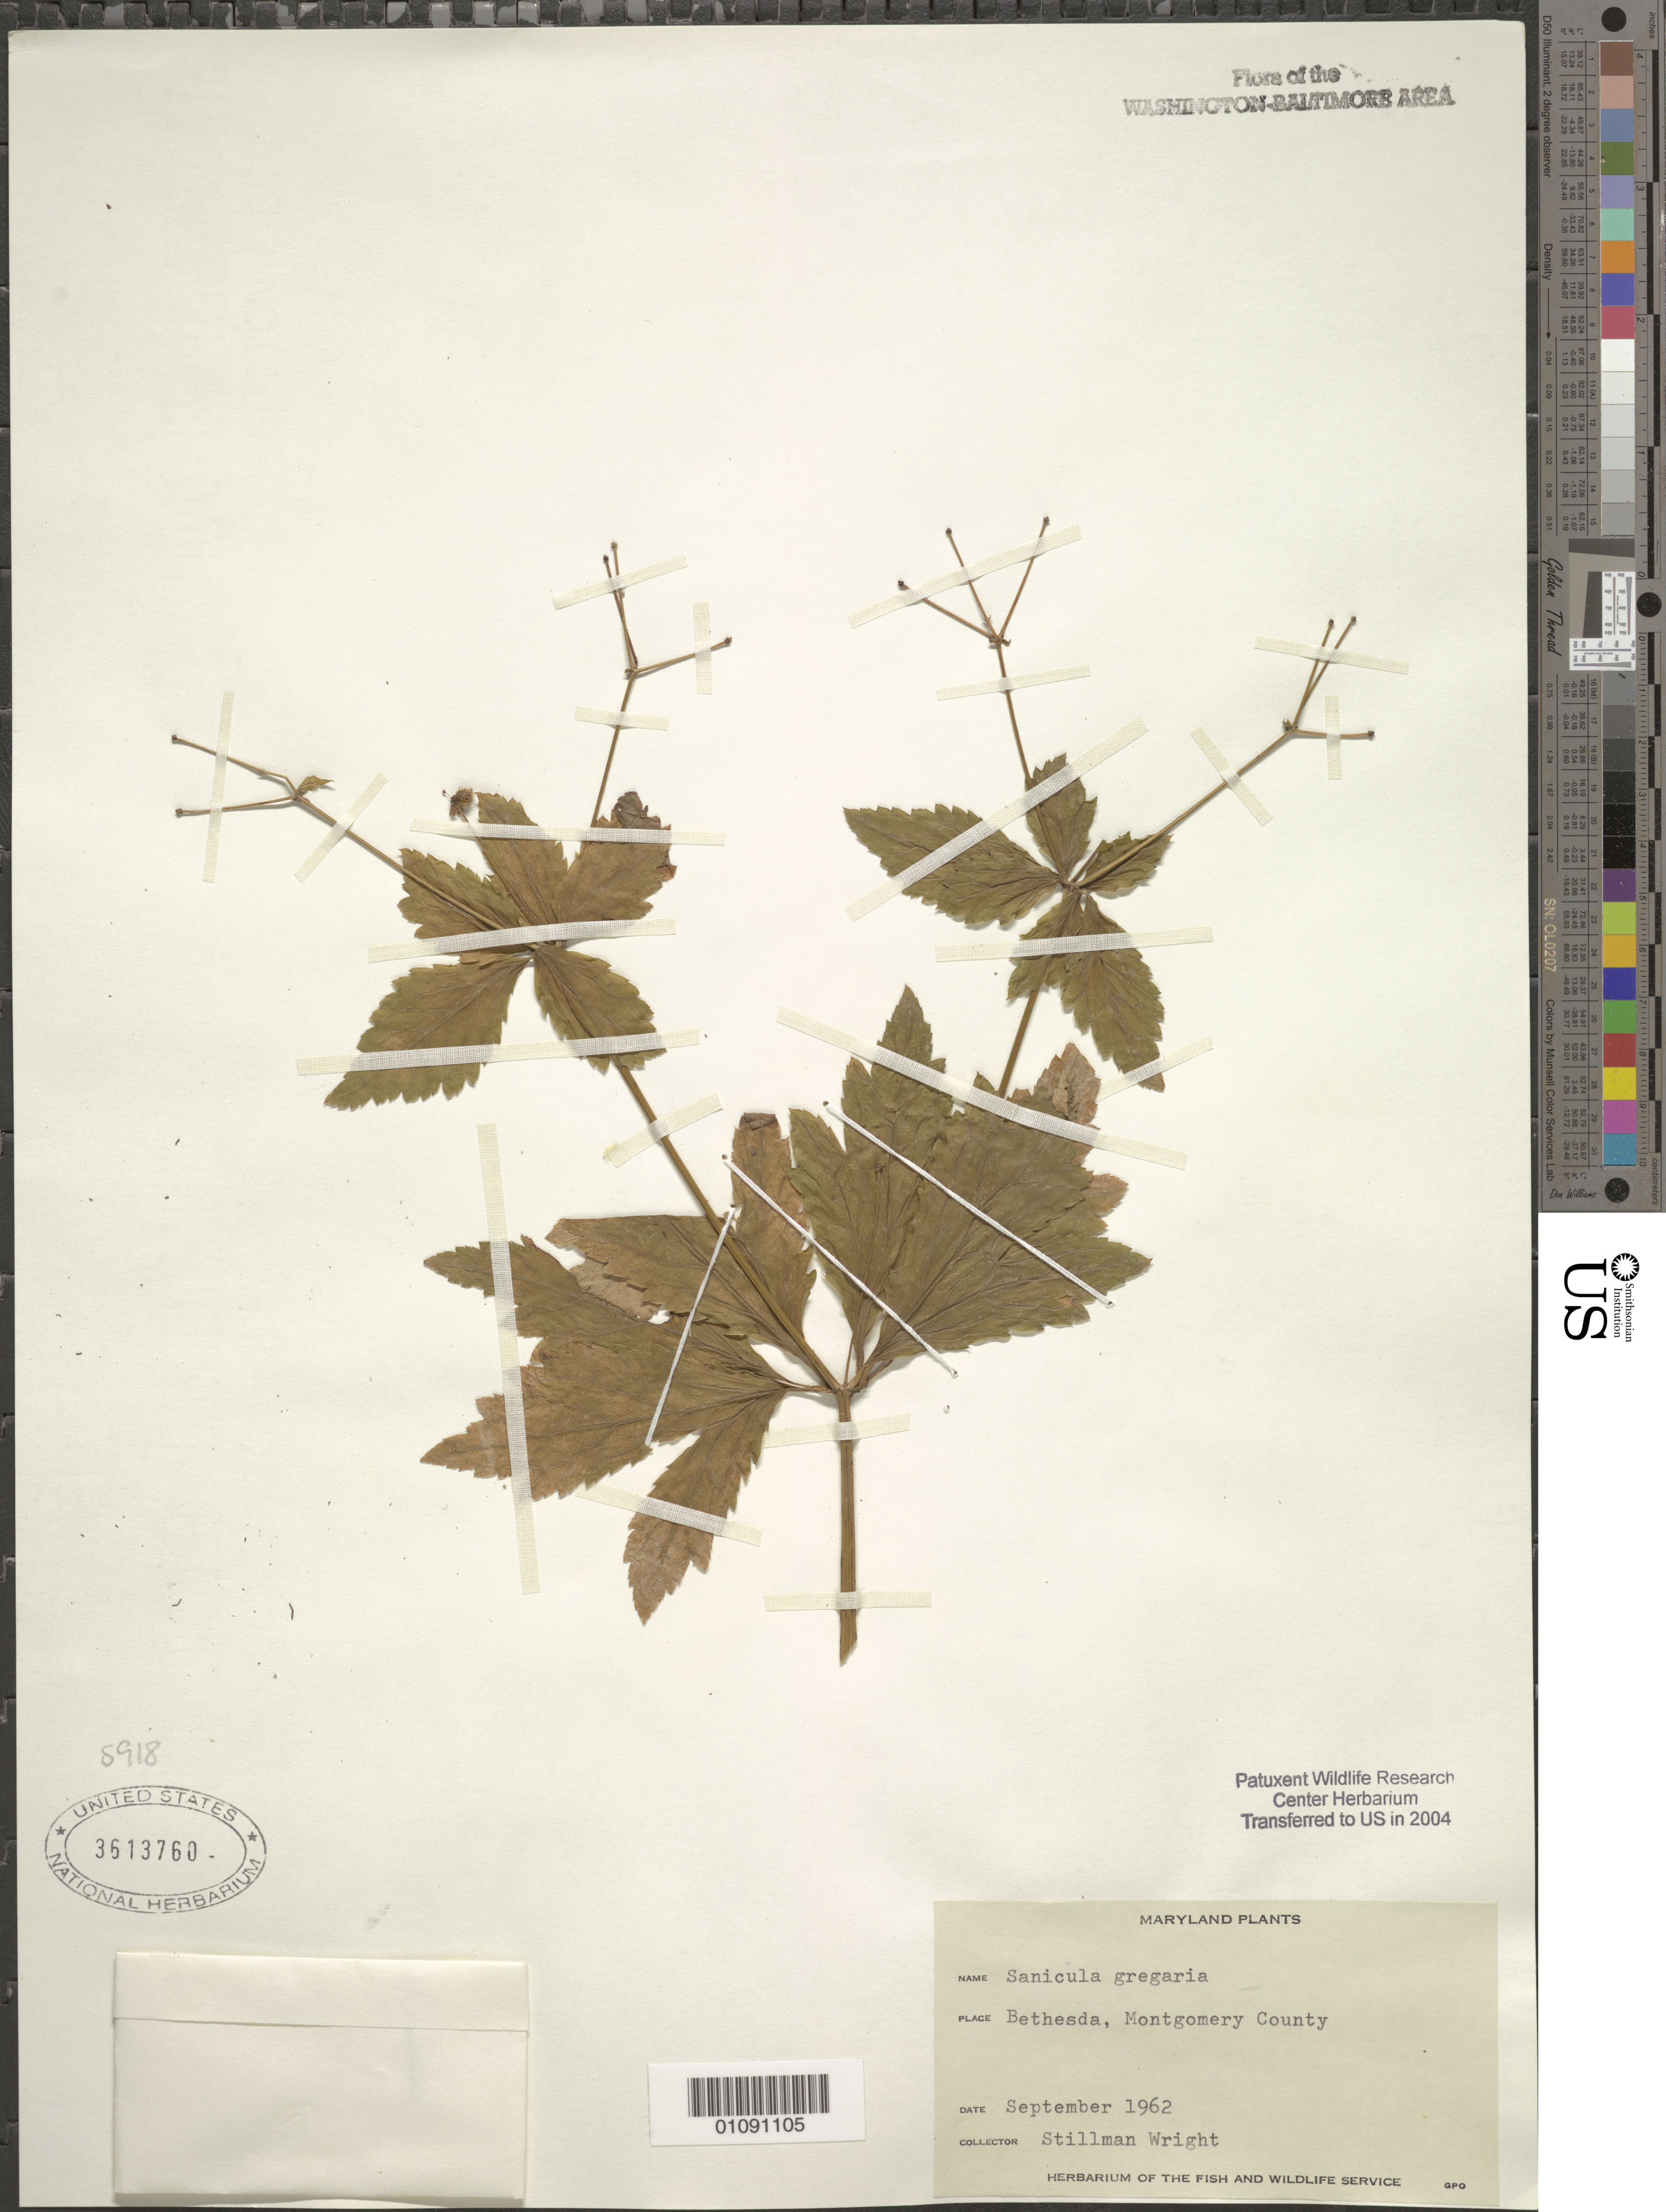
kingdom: Plantae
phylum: Tracheophyta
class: Magnoliopsida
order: Apiales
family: Apiaceae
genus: Sanicula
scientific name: Sanicula odorata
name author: (Raf.) Pryer & Phillippe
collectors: S. Wright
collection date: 1962-09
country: United States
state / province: Maryland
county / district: Montgomery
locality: Bethesda.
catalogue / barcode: US 3613760